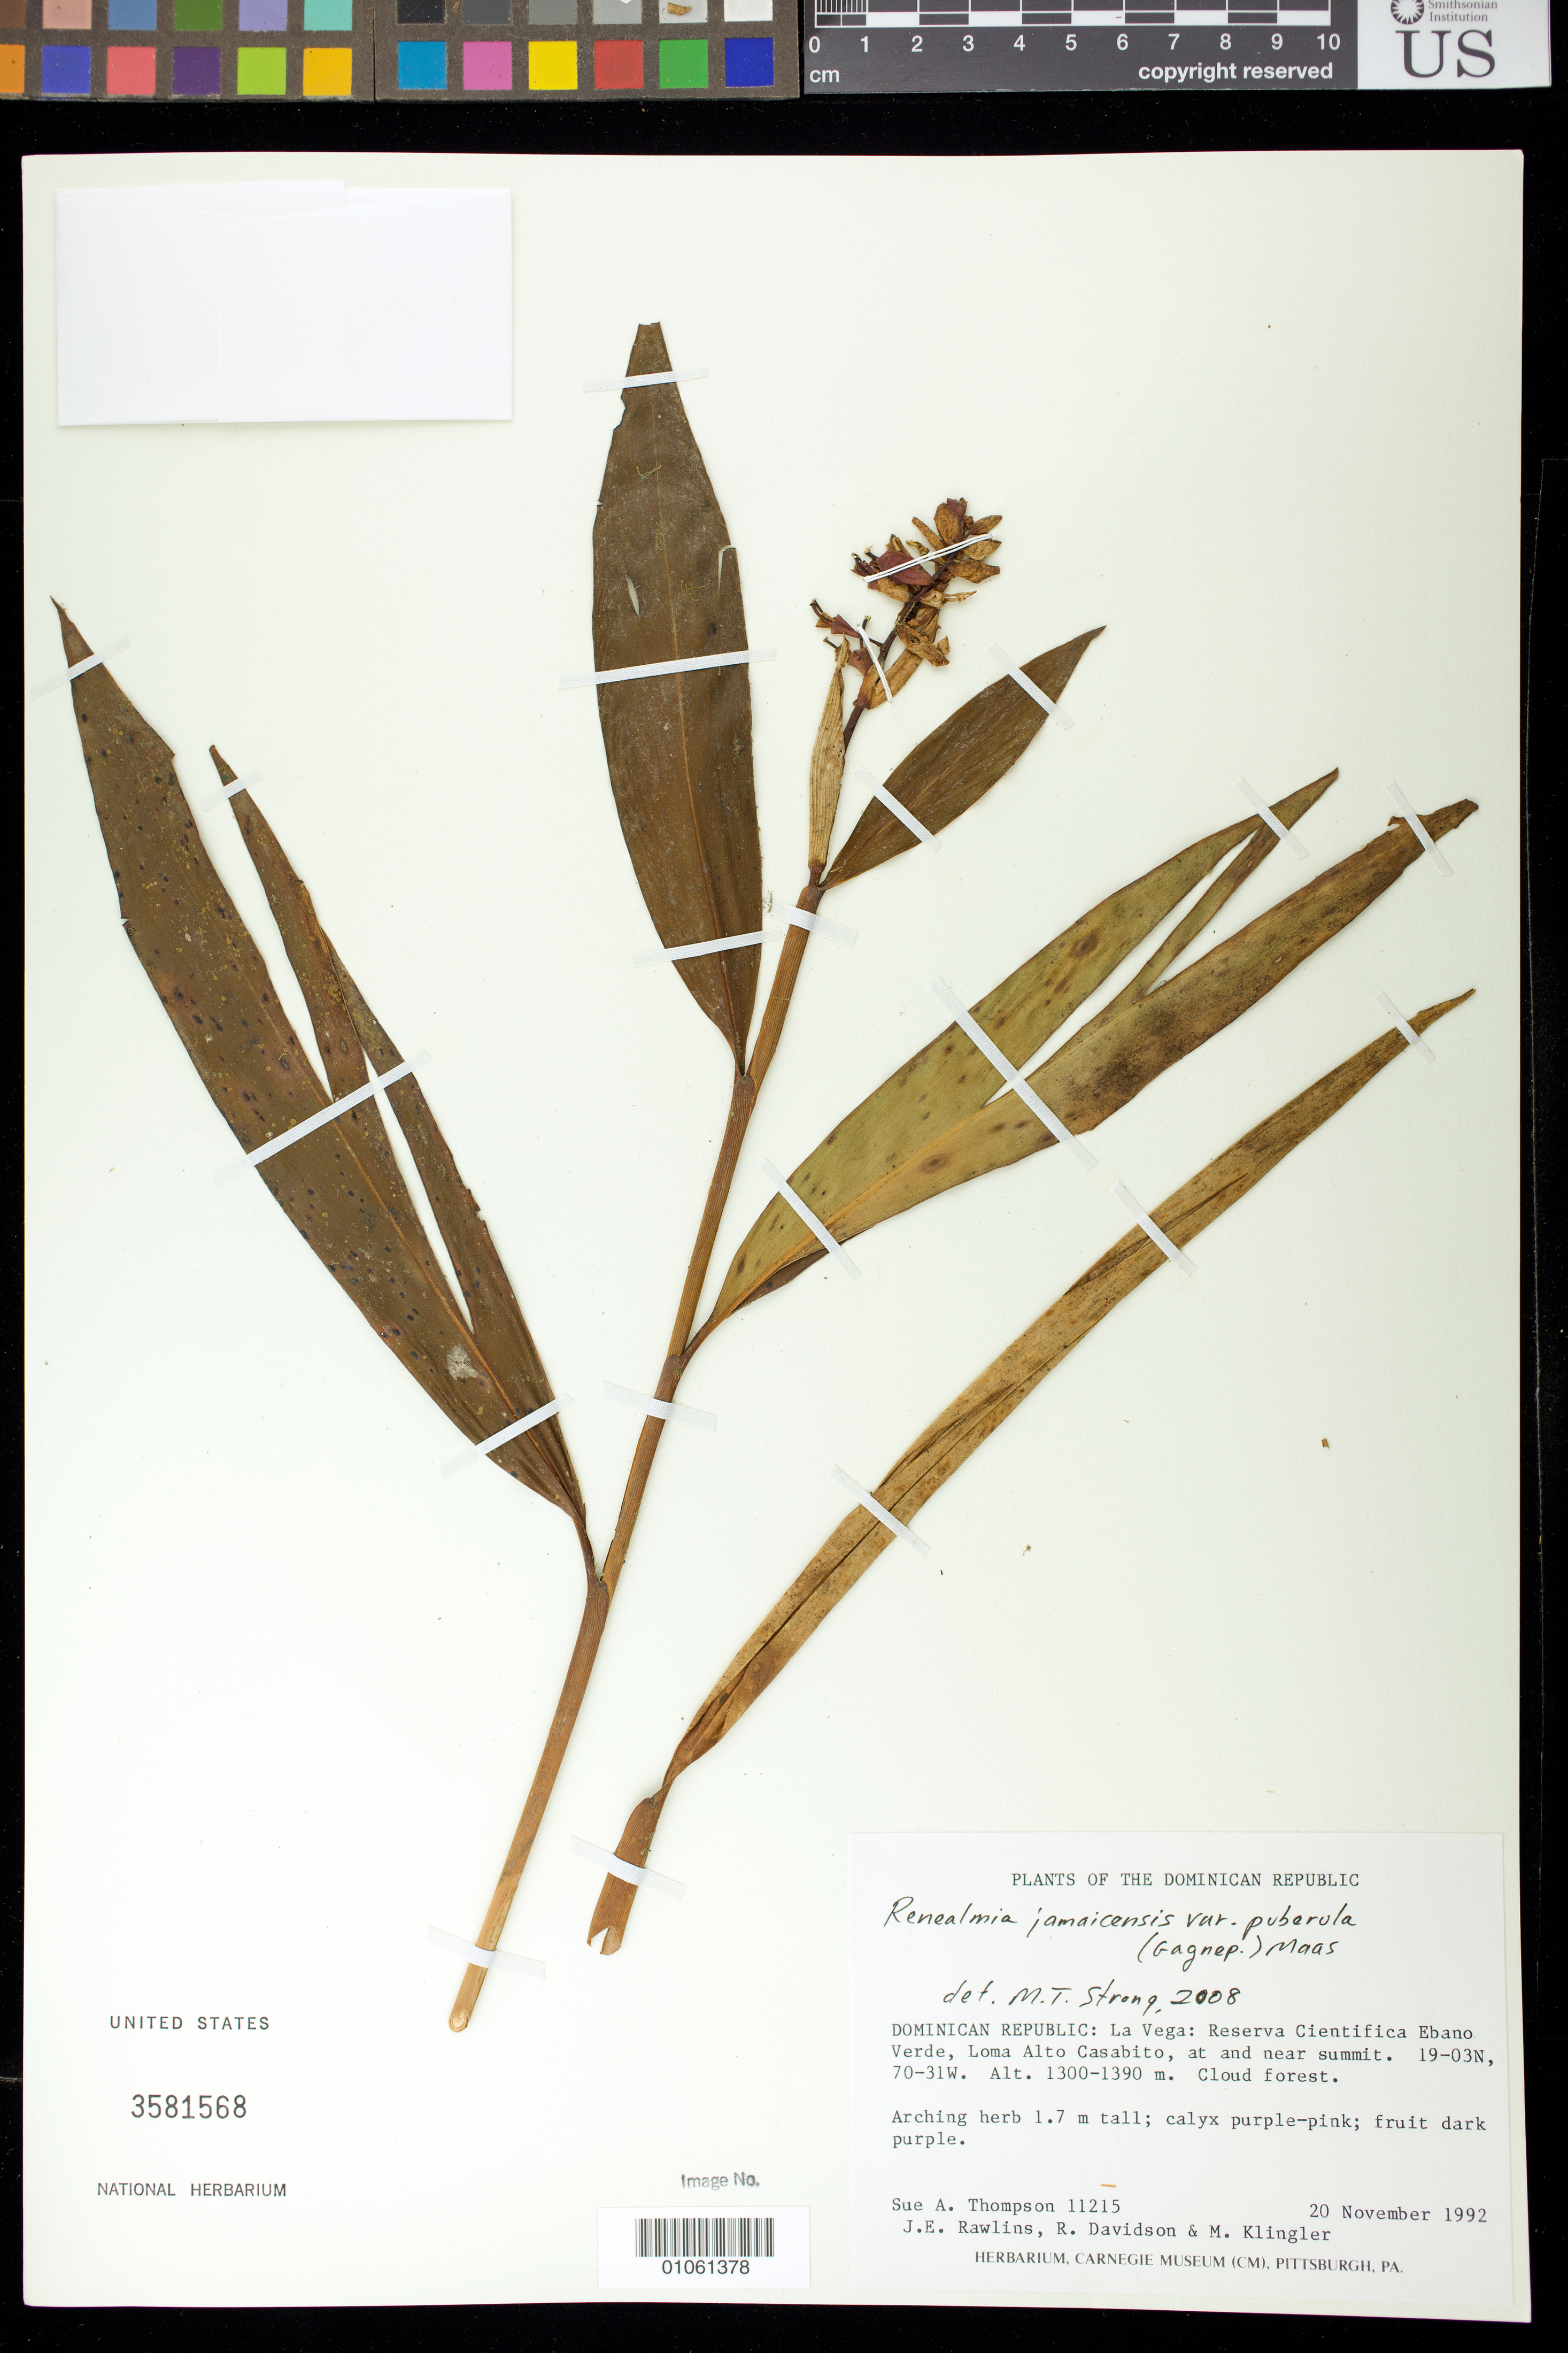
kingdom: Plantae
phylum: Tracheophyta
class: Liliopsida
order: Zingiberales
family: Zingiberaceae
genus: Renealmia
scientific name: Renealmia jamaicensis var. puberula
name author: (Gagnep.) Maas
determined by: Strong, M. T., (US), Smithsonian Institution - National Museum of Natural History (UNITED STATES)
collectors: S. A. Thompson, J. Rawlins, R. Davidson & M. Klingler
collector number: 11215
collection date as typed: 20 Nov 1992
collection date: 1992-11-20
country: Dominican Republic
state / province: La Vega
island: Hispaniola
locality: Reserva Cientifica Ebano Verde, loma Alto Casabito, at and near summit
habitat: Cloud forest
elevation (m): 1300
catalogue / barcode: US 3581568